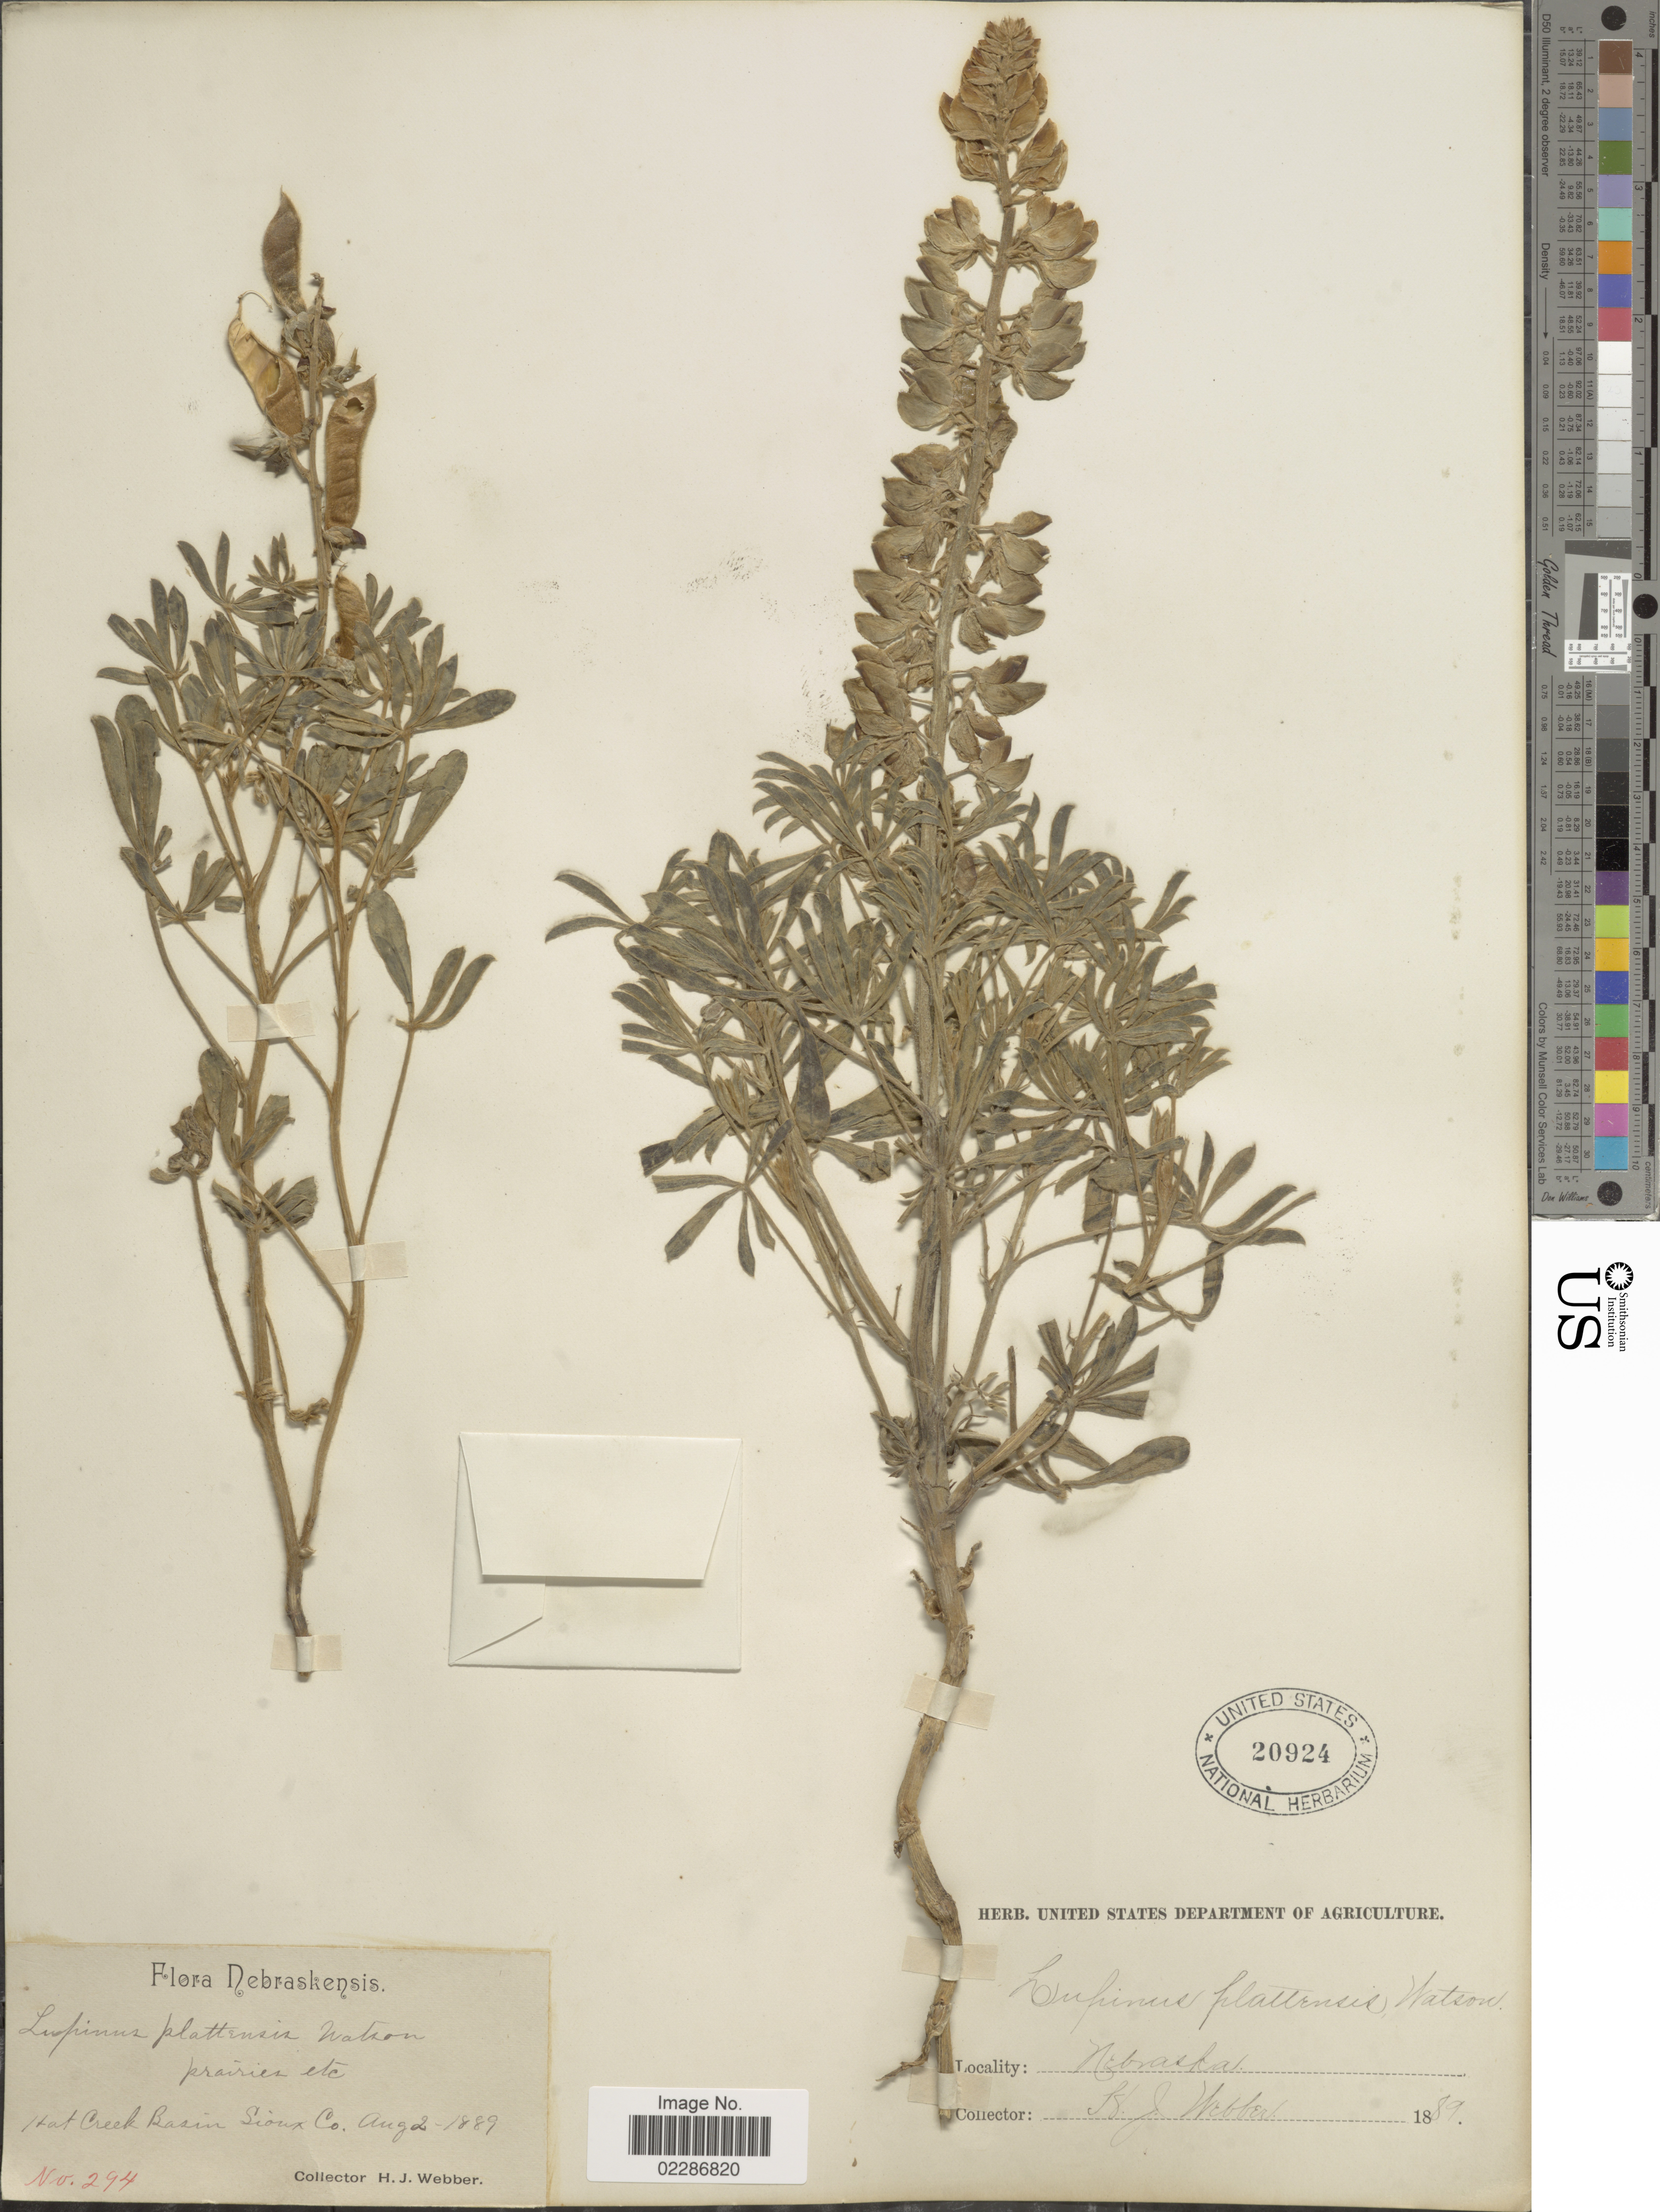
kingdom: Plantae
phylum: Tracheophyta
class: Magnoliopsida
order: Fabales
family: Fabaceae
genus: Lupinus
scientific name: Lupinus plattensis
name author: S. Watson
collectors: H. Webber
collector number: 294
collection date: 1889-08-02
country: United States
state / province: Nebraska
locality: Hot creek Basin Sioux Co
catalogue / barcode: US 20924